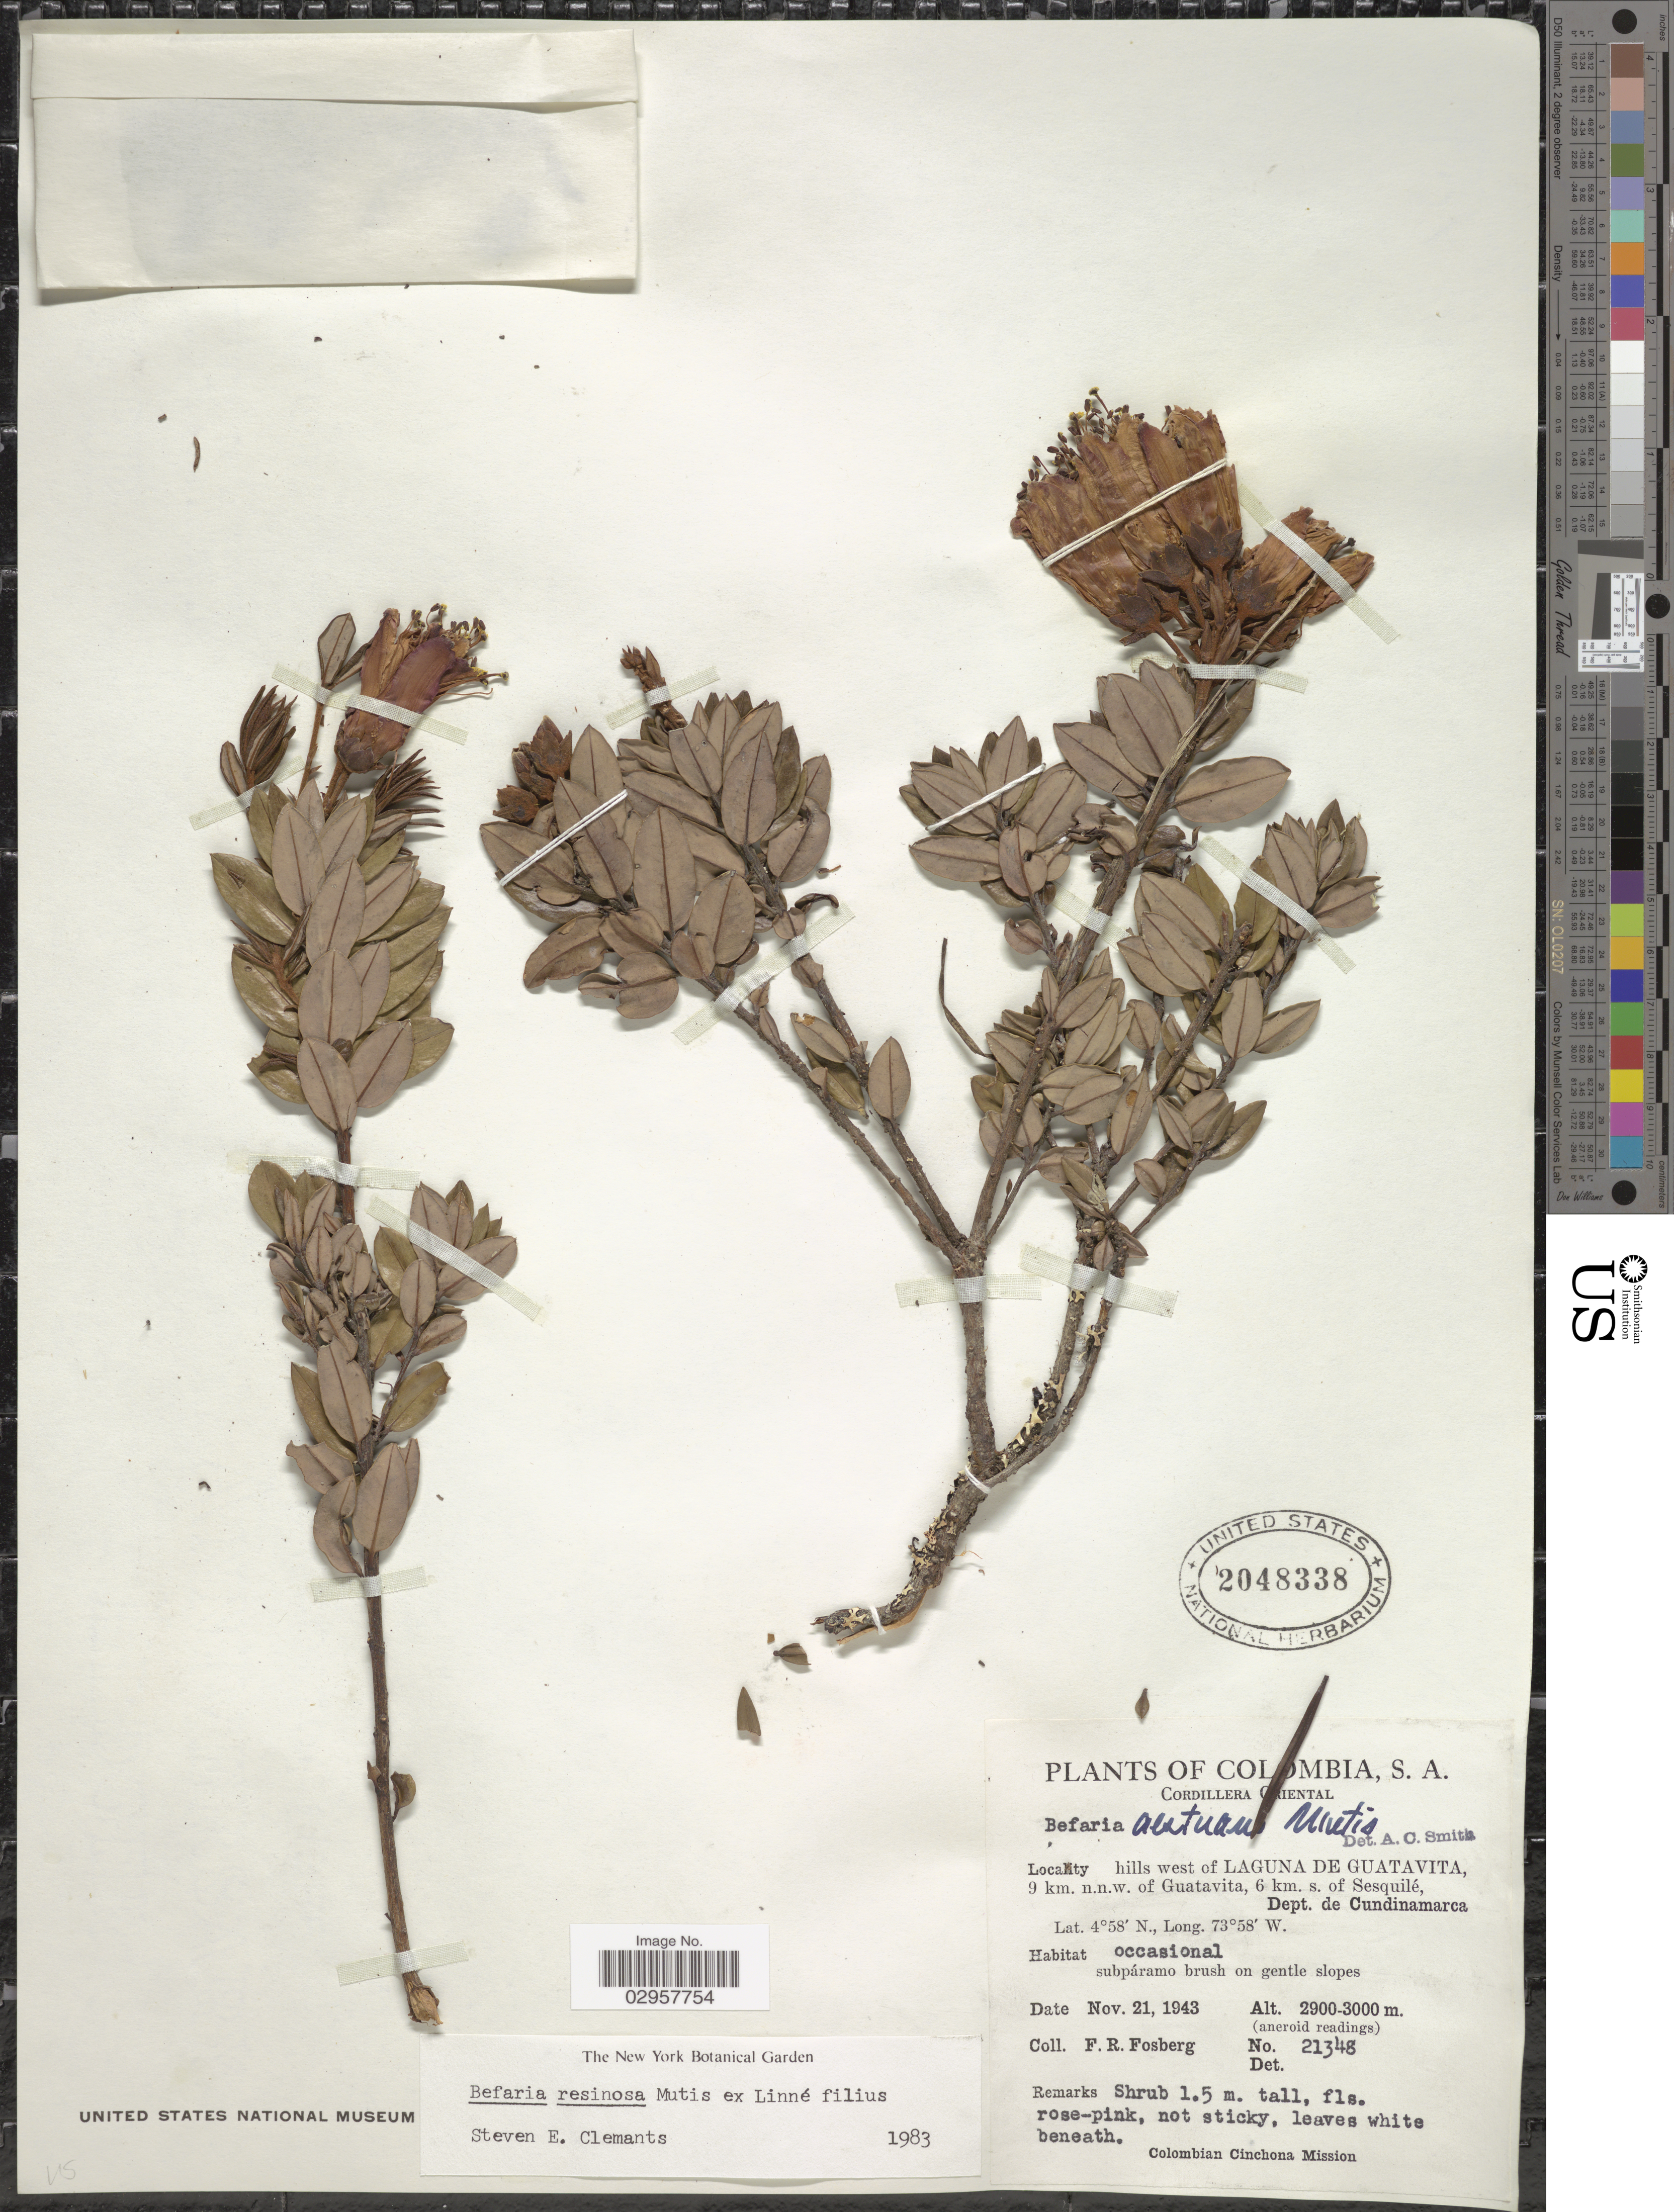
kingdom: Plantae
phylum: Tracheophyta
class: Magnoliopsida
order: Ericales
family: Ericaceae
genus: Befaria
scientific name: Befaria resinosa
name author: Mutis ex L. f.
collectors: F. R. Fosberg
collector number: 21348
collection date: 1943-11-21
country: Colombia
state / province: Cundinamarca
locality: Cordillera Oriental. Hills west of Laguna de Guatavita, 9 km. n.n.w. of Guatavita, 6 km. s. of Sesquilé, Dept. de Cundinamarca.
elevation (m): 2900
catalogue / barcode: US 2048338